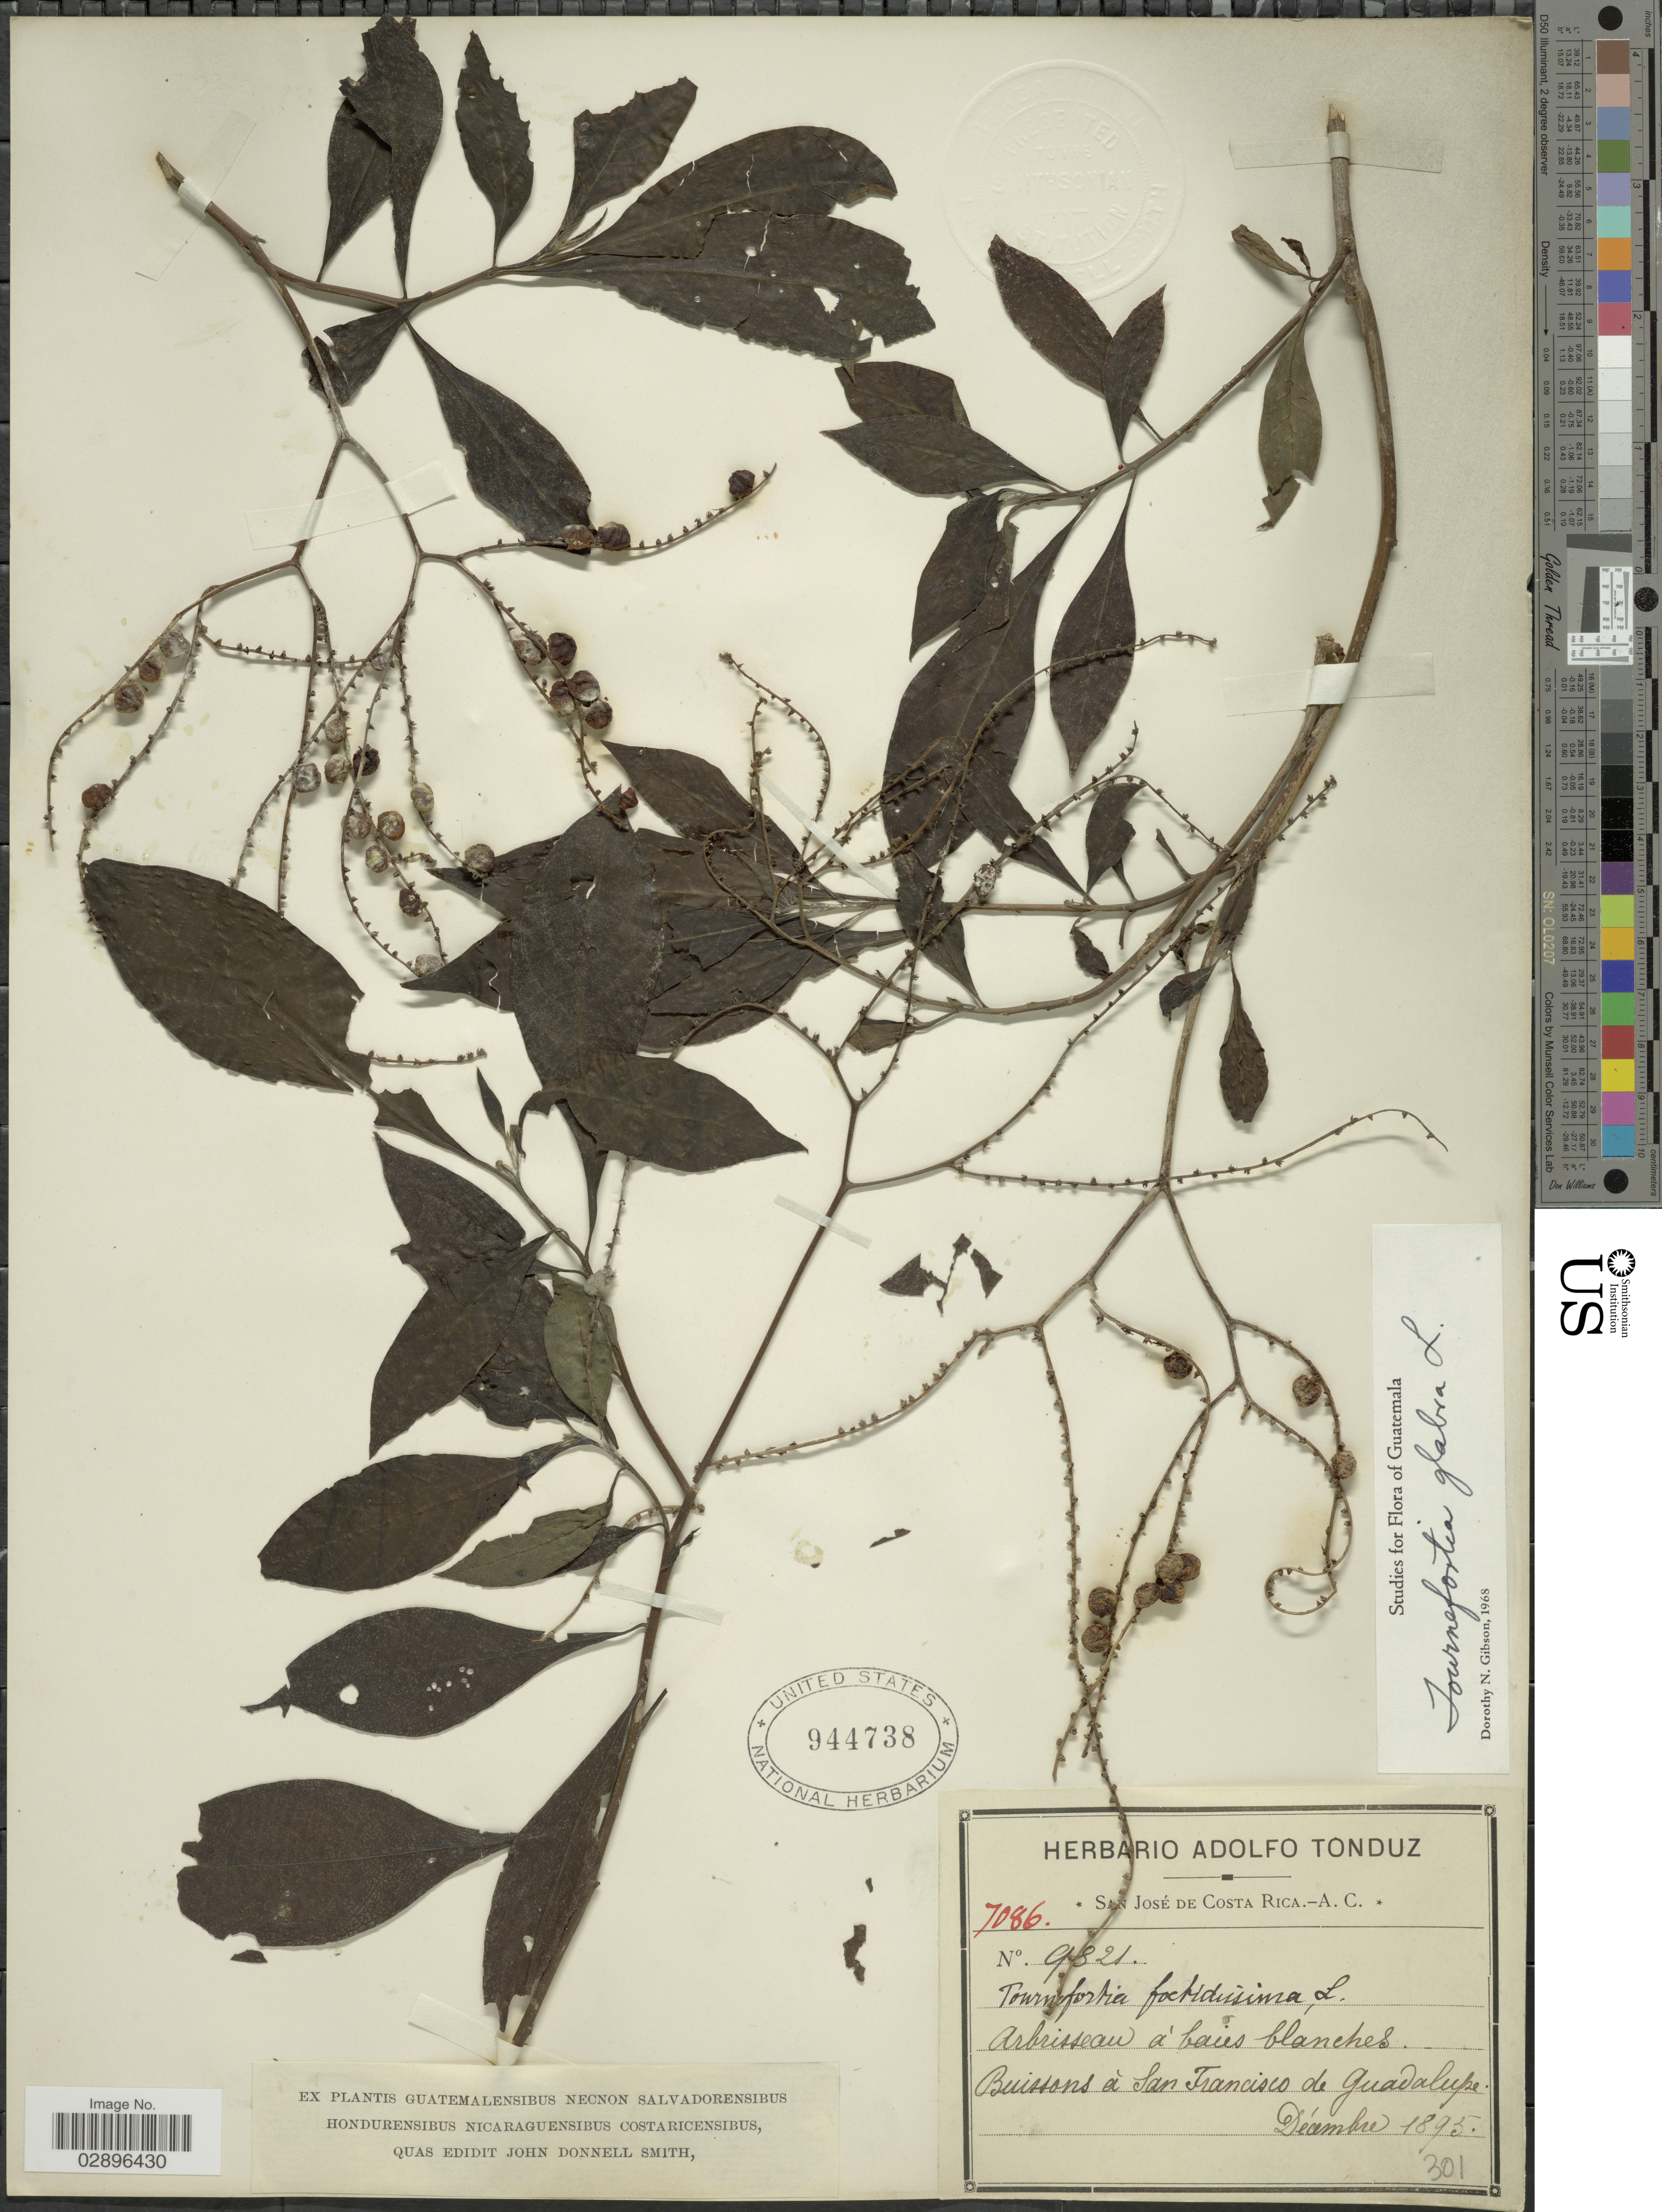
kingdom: Plantae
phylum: Tracheophyta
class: Magnoliopsida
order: Boraginales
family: Heliotropiaceae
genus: Tournefortia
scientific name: Tournefortia glabra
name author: L.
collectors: ex Herb. Adolfo Tonduz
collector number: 7086/9821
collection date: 1895-12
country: Costa Rica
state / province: San José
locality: San José de Costa Rica.-A.C. Buissons à San Francisco de Guadalupe.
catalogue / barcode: US 944738